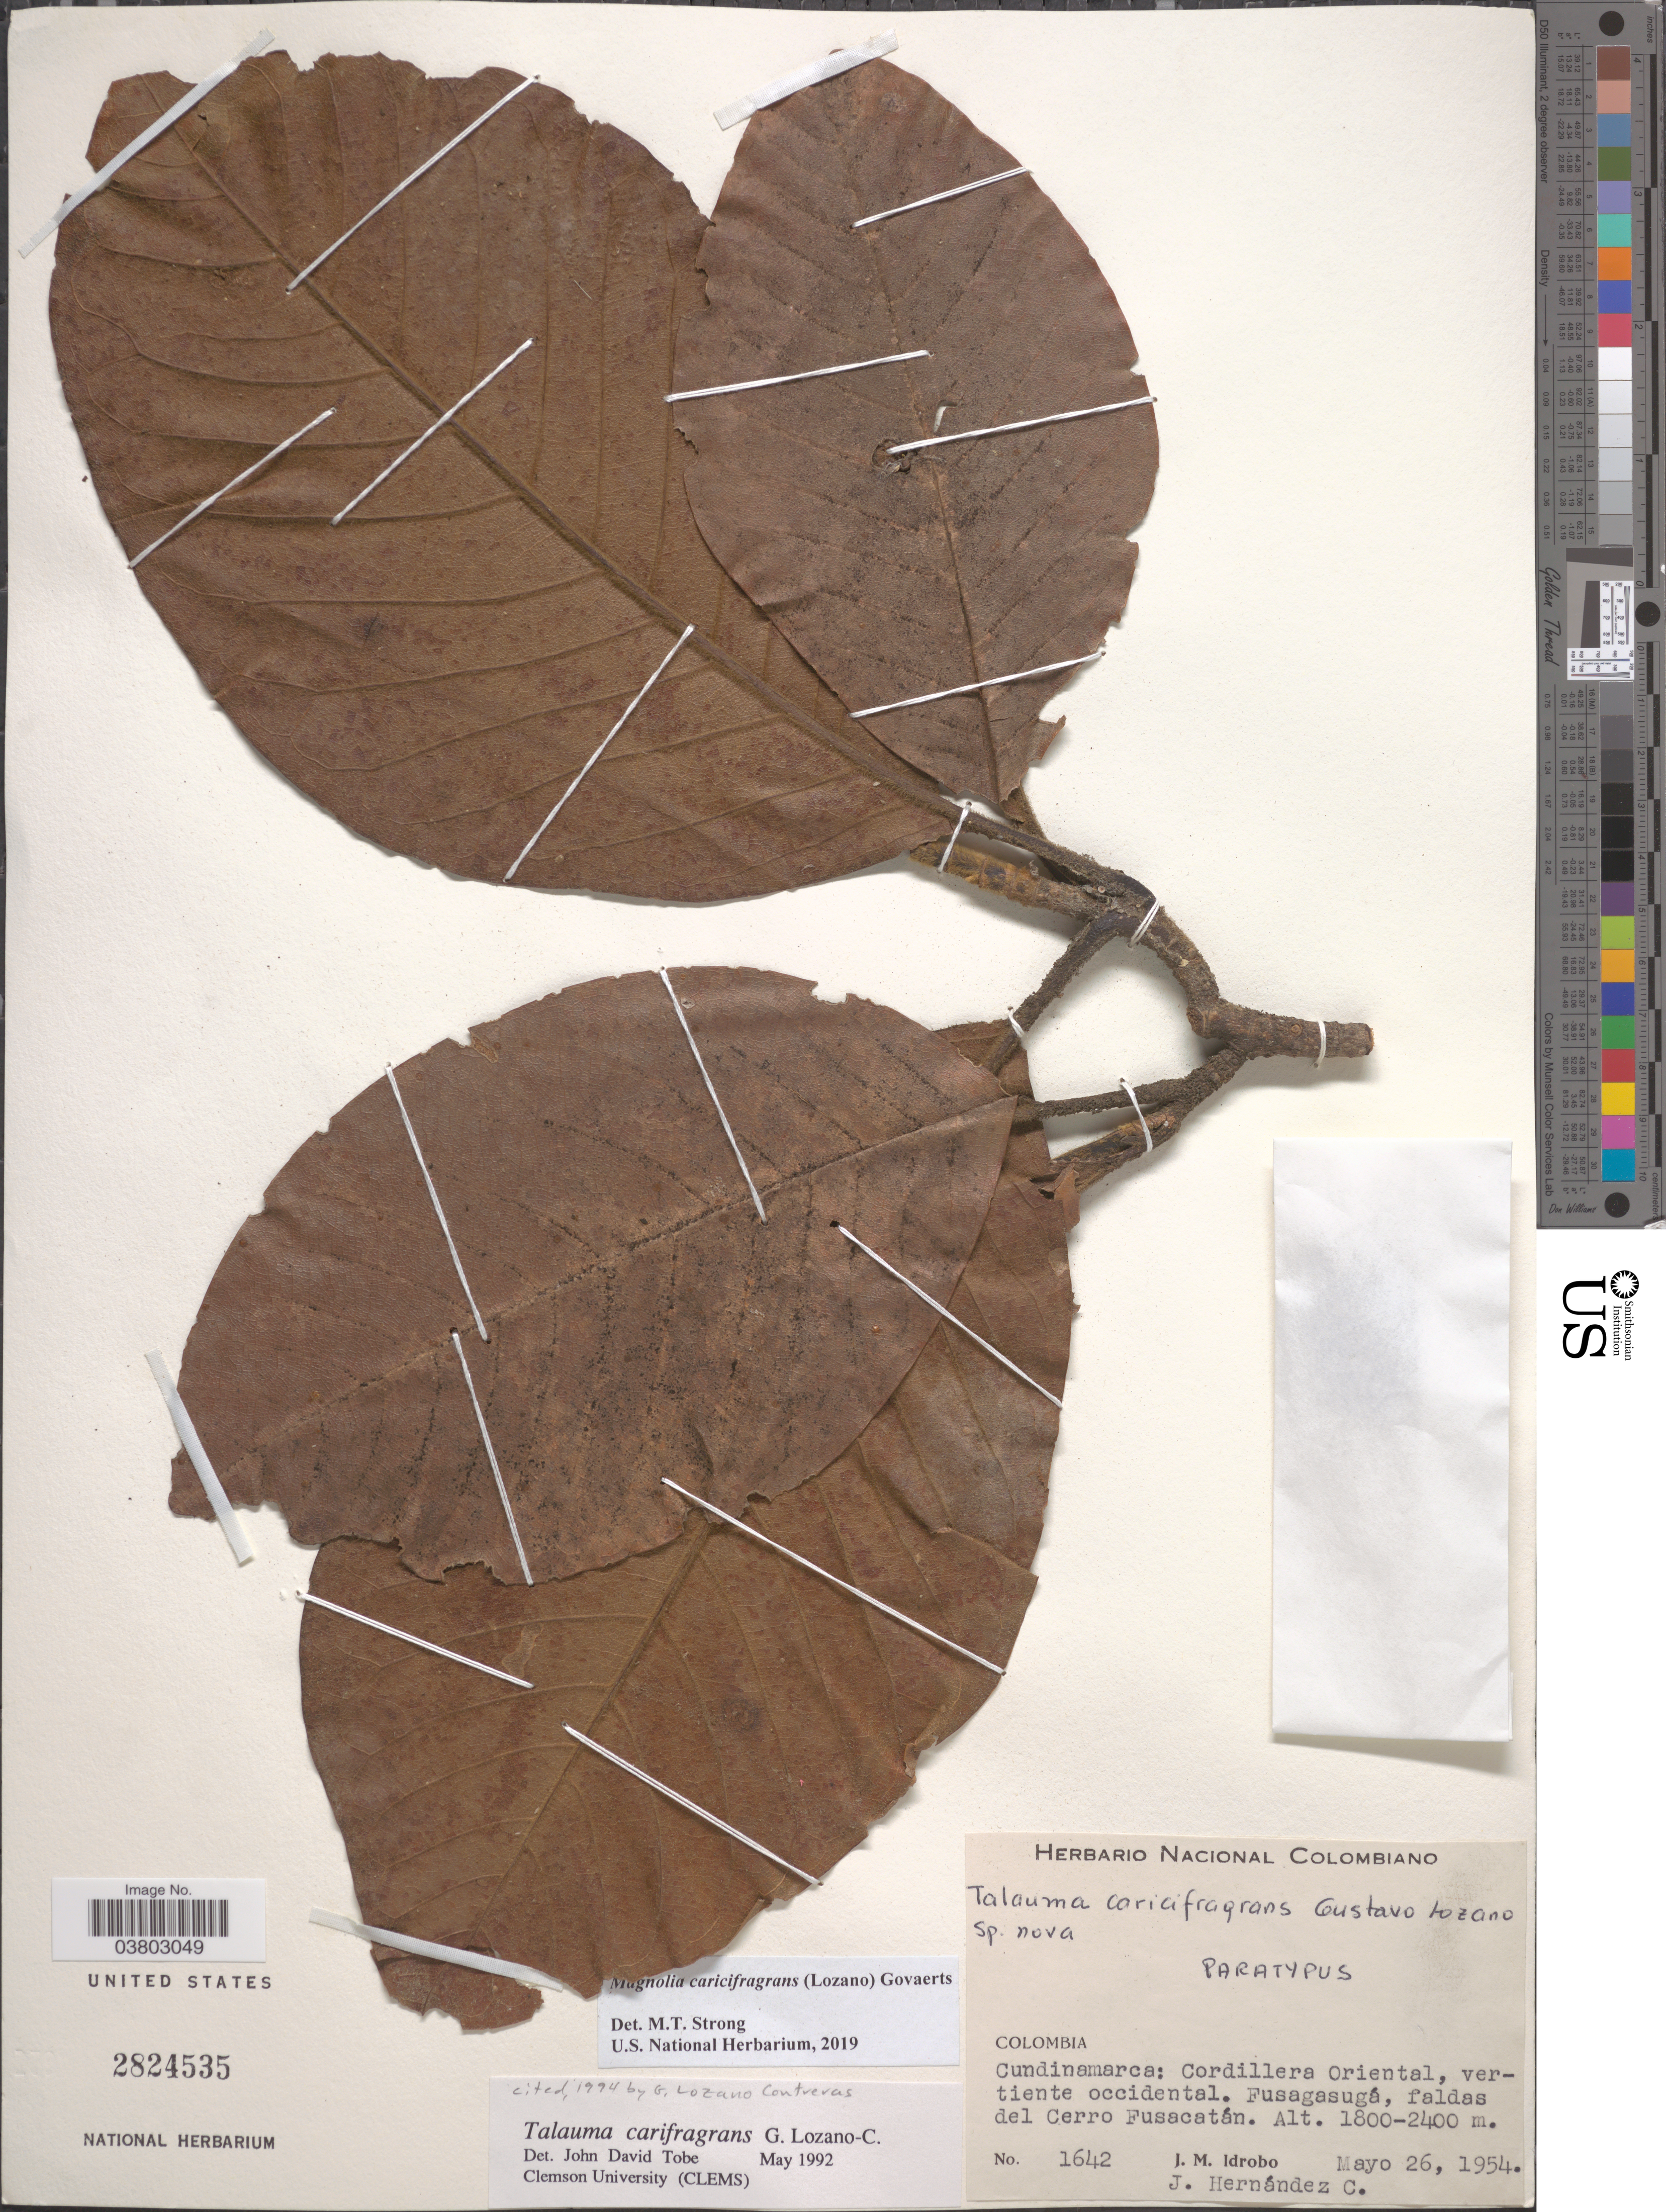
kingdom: Plantae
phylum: Tracheophyta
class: Magnoliopsida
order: Magnoliales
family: Magnoliaceae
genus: Magnolia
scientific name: Magnolia caricifragrans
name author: (Lozano) Govaerts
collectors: J. M. Idrobo & J. Hernandez Camacho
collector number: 1642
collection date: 1954-05-26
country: Colombia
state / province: Cundinamarca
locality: Cordillera Oriental, vertiente occidental. Fusagasugá, faldas del Cerro Fusacatán.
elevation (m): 1800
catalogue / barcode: US 2824535